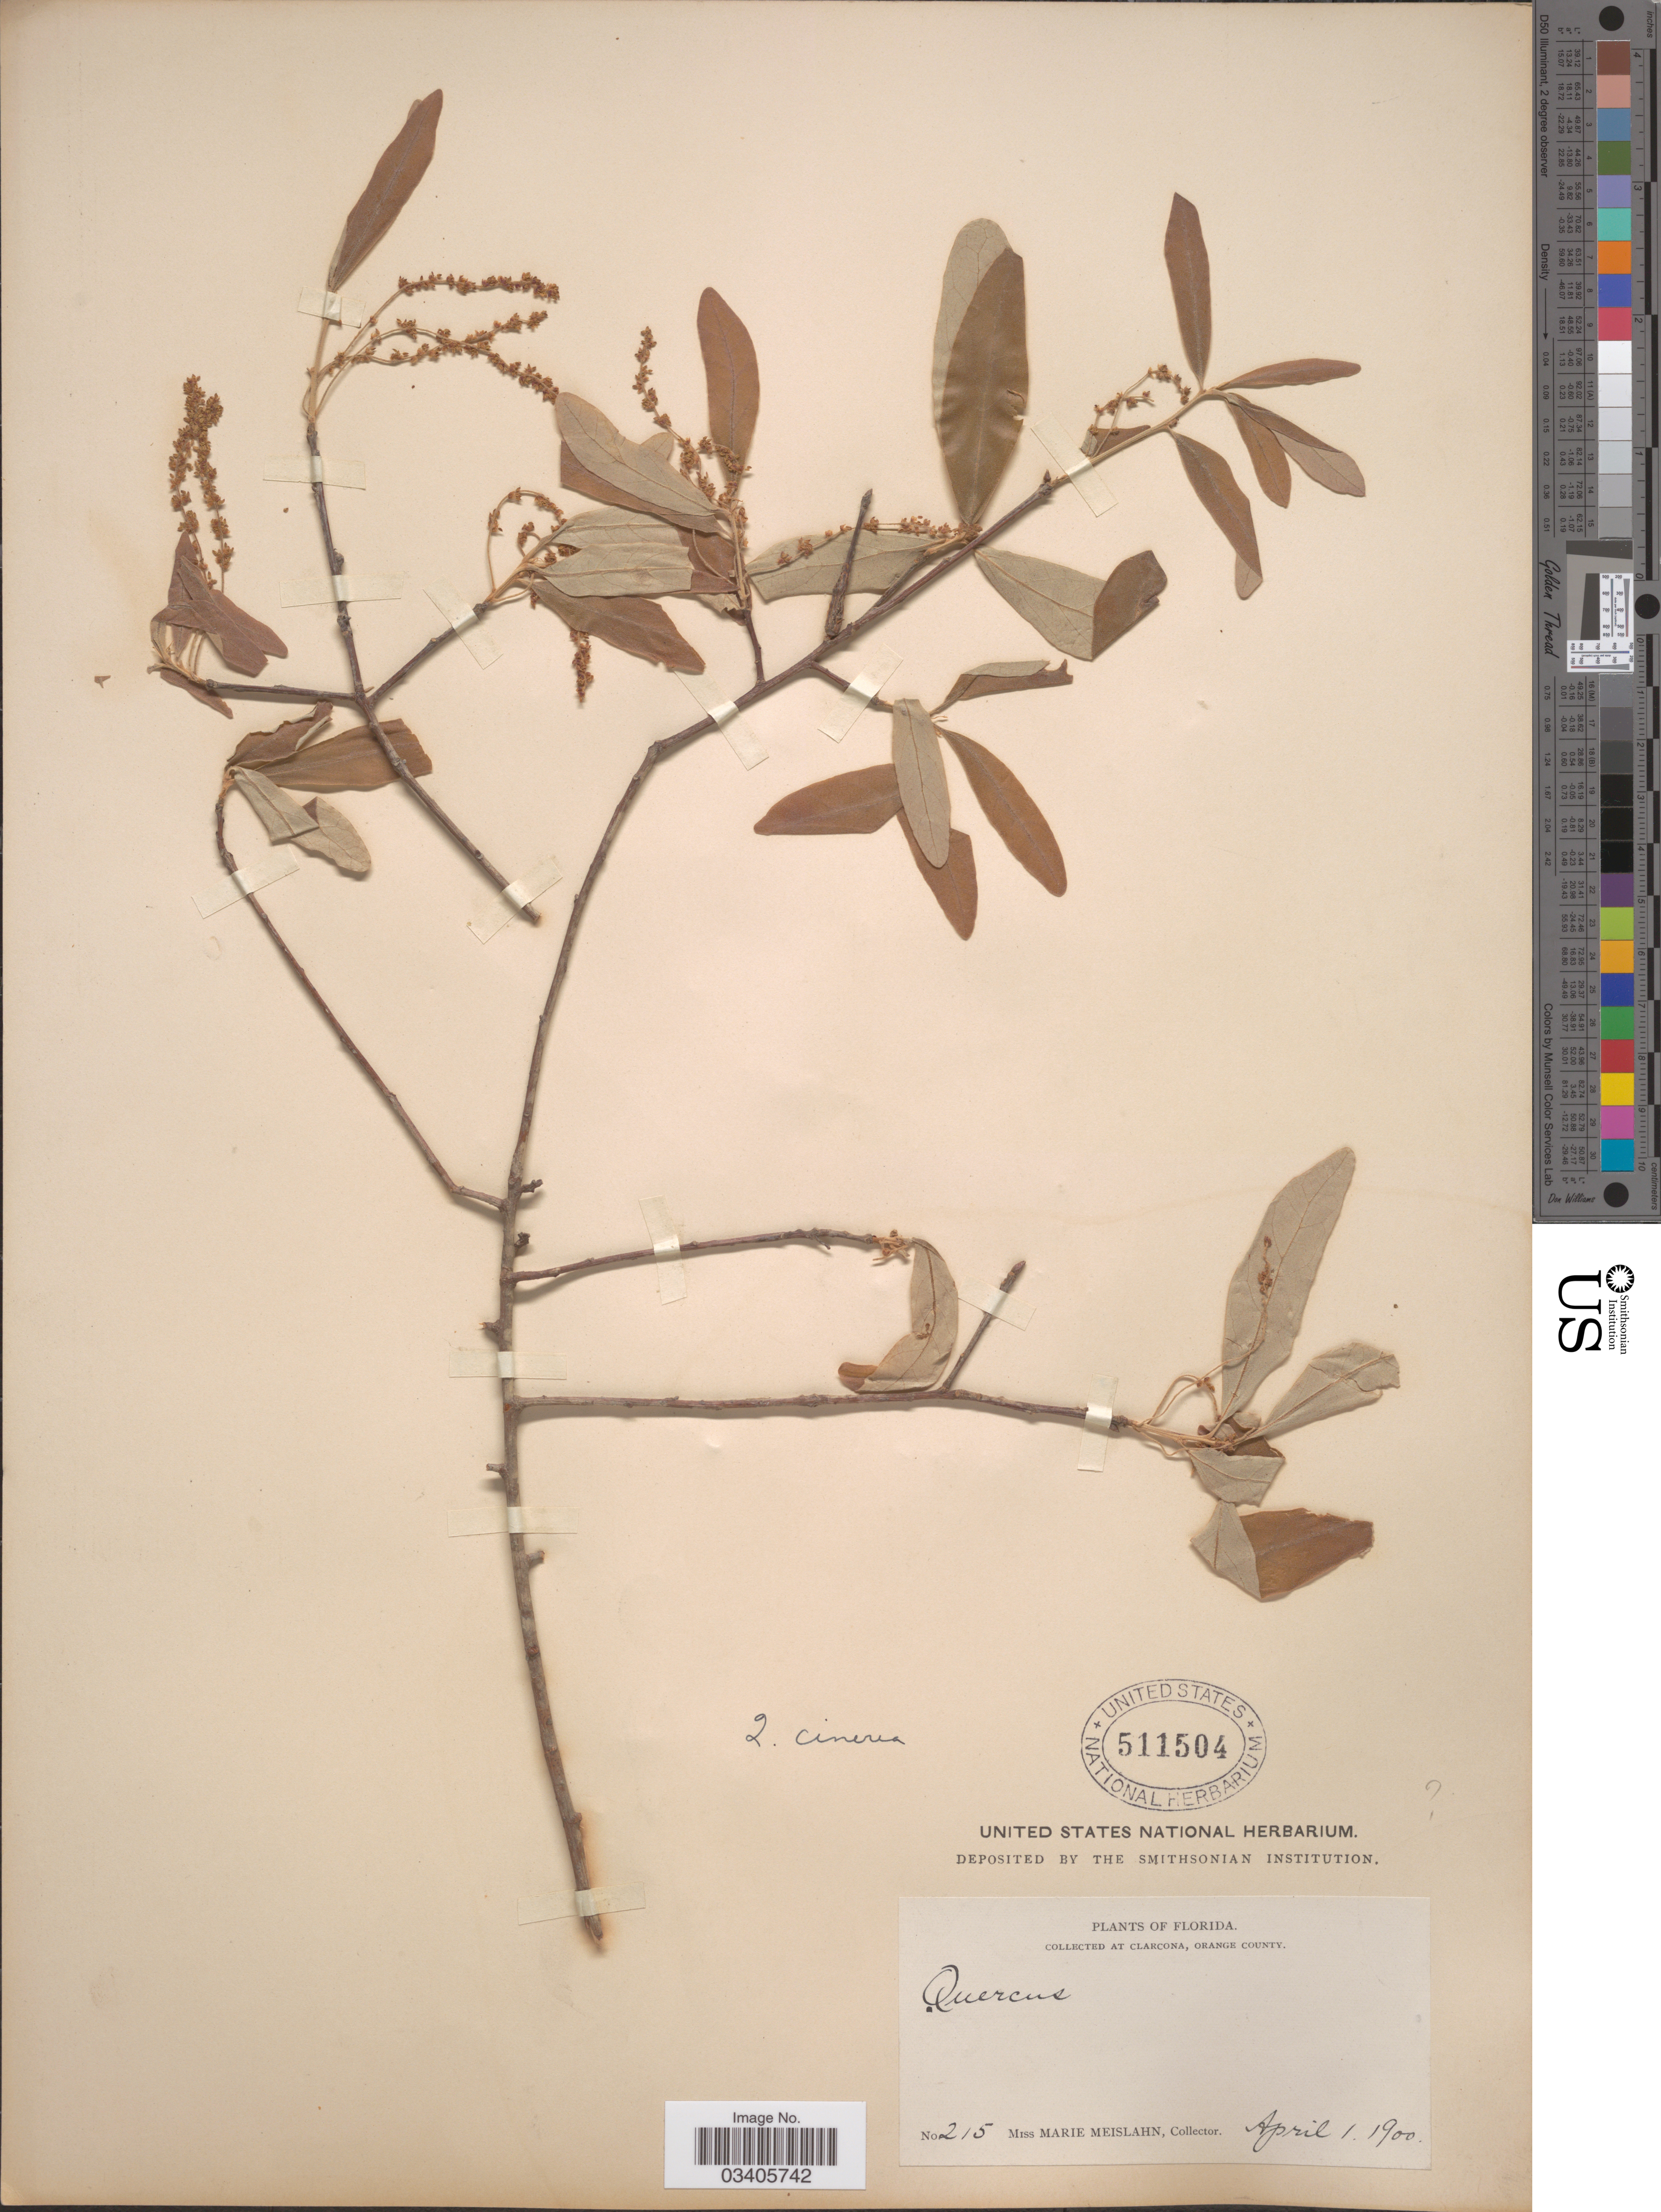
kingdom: Plantae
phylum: Tracheophyta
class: Magnoliopsida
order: Fagales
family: Fagaceae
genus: Quercus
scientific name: Quercus incana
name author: W. Bartram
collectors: M. Meislahn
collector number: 215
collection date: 1900-04-01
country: United States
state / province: Florida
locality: At Clarcona, Orange County.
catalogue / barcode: US 511504